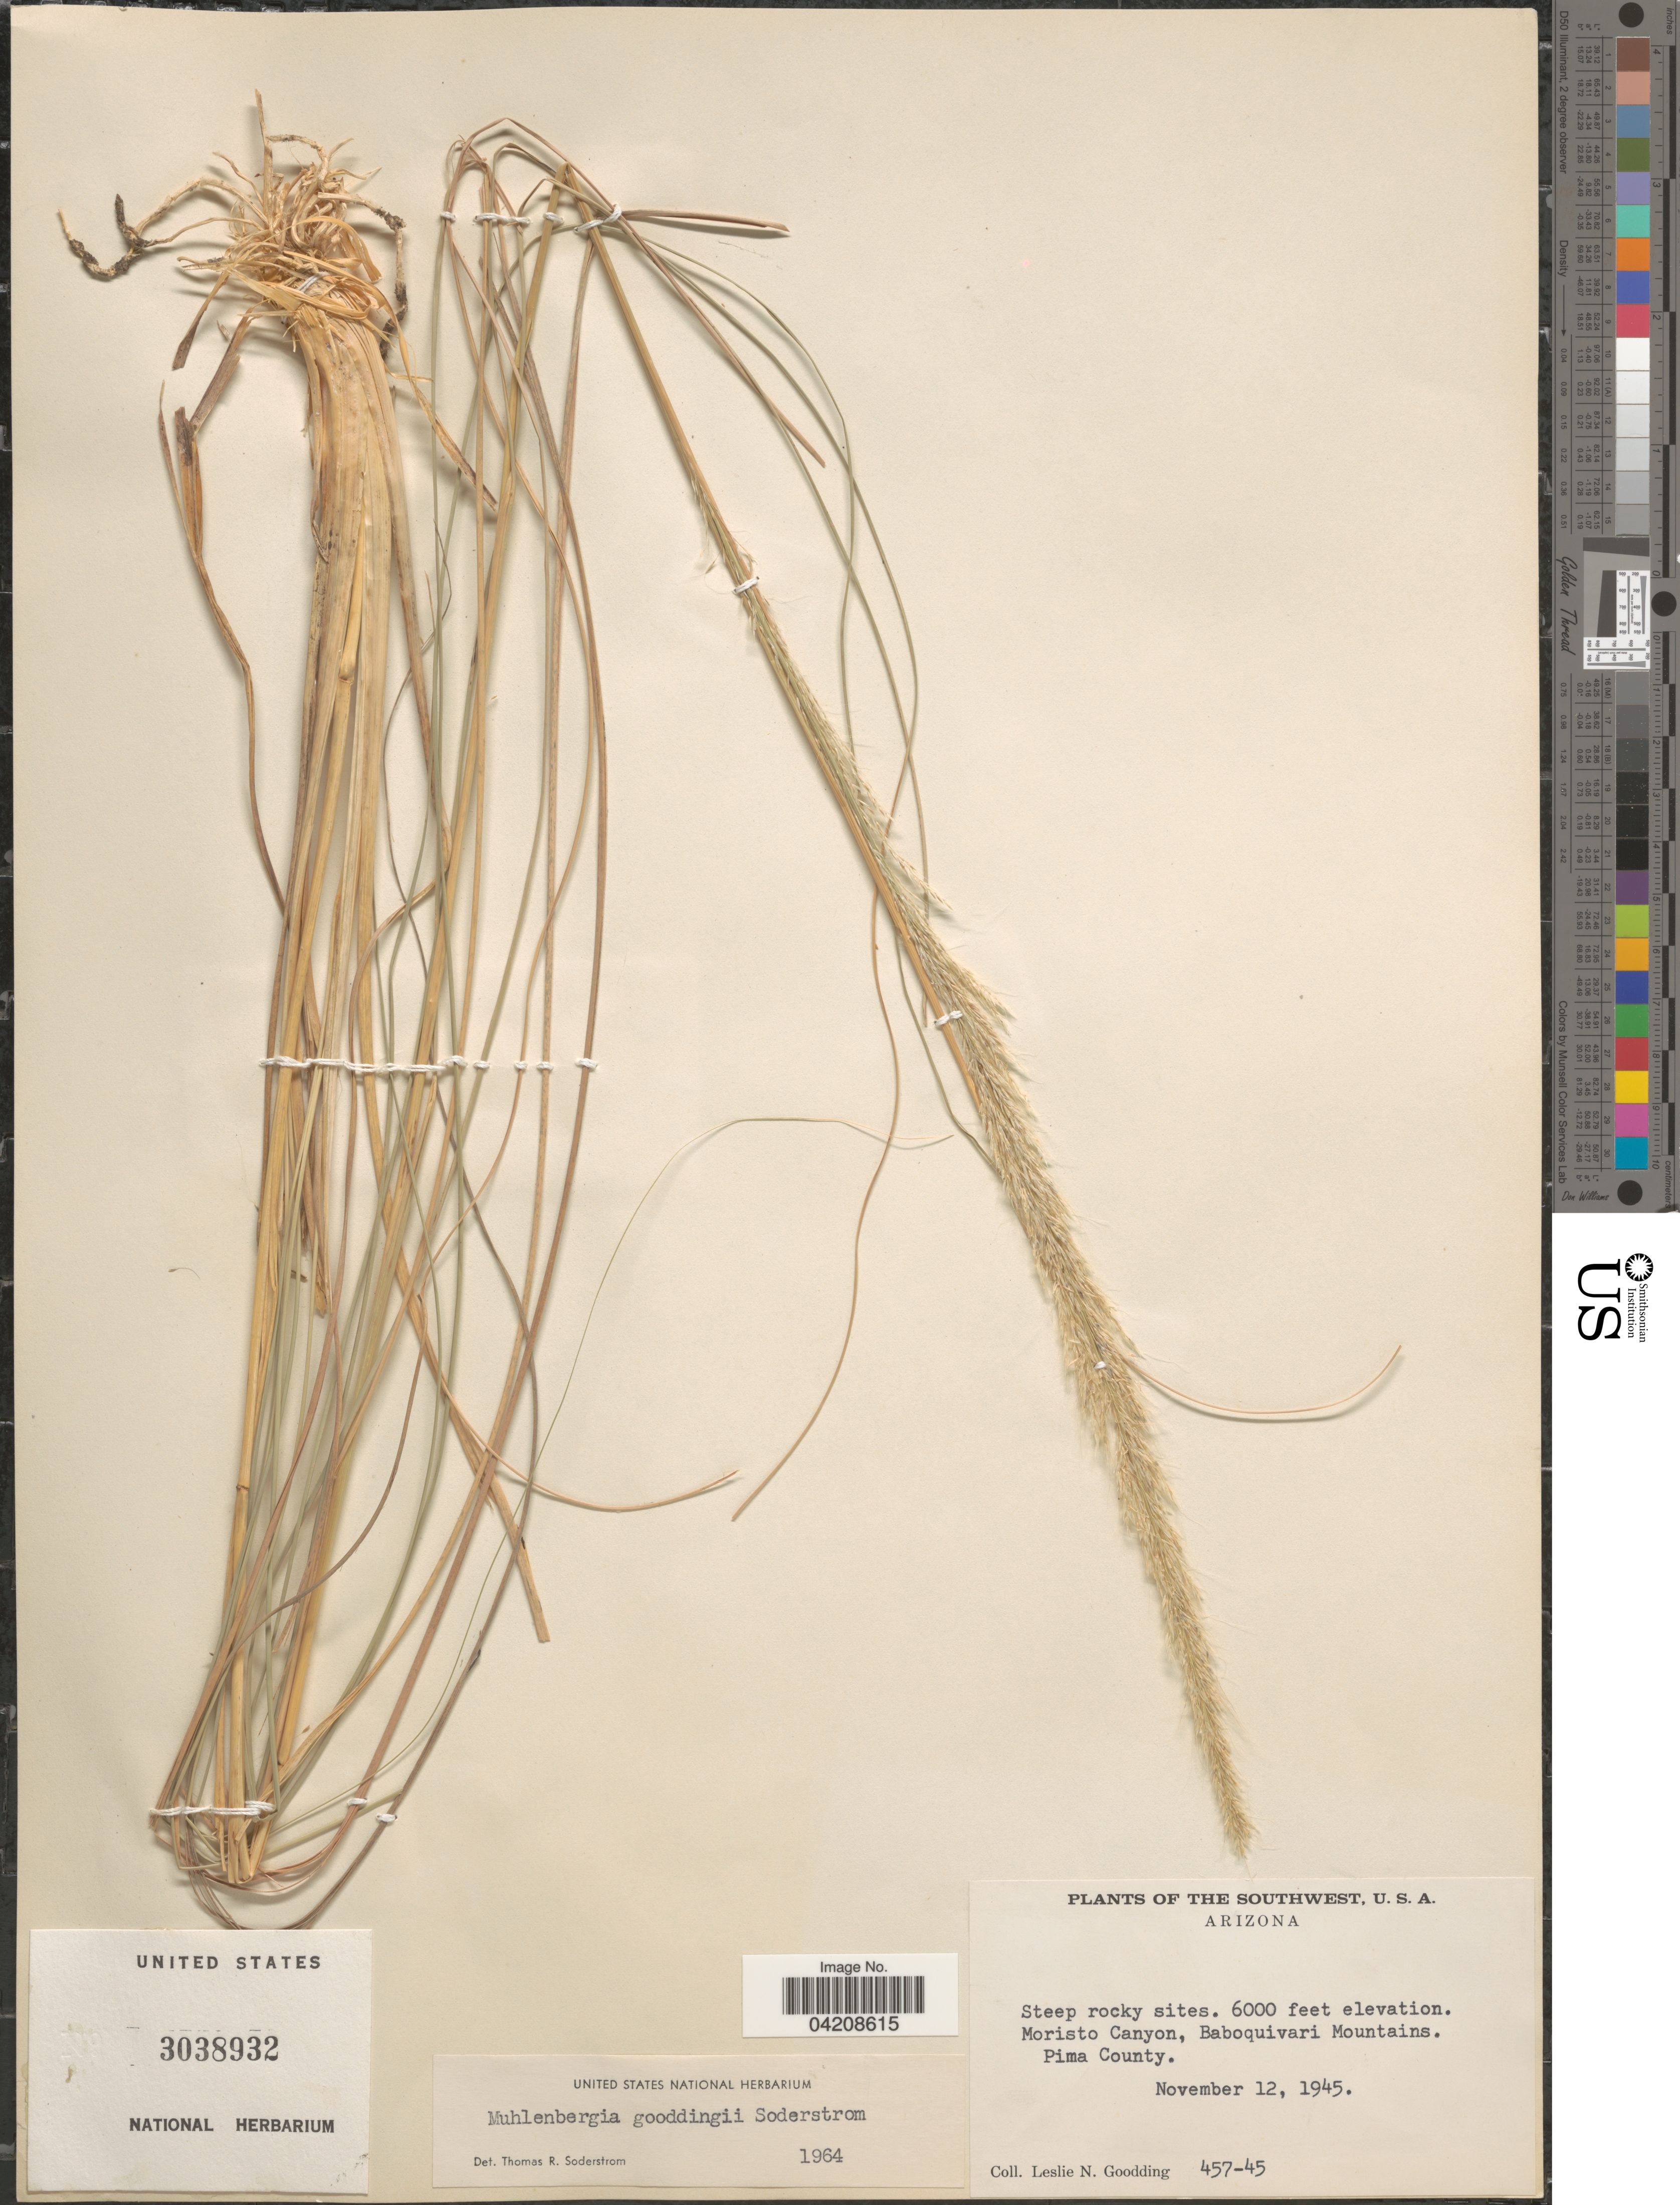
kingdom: Plantae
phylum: Tracheophyta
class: Liliopsida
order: Poales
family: Poaceae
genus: Muhlenbergia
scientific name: Muhlenbergia emersleyi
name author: Vasey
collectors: L. N. Goodding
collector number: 457-45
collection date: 1945-11-12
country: United States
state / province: Arizona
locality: Southwest. Steep rocky sites. Moristo Canyon, Baboquivari Mountains. Pima County.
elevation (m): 1829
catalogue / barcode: US 3038932